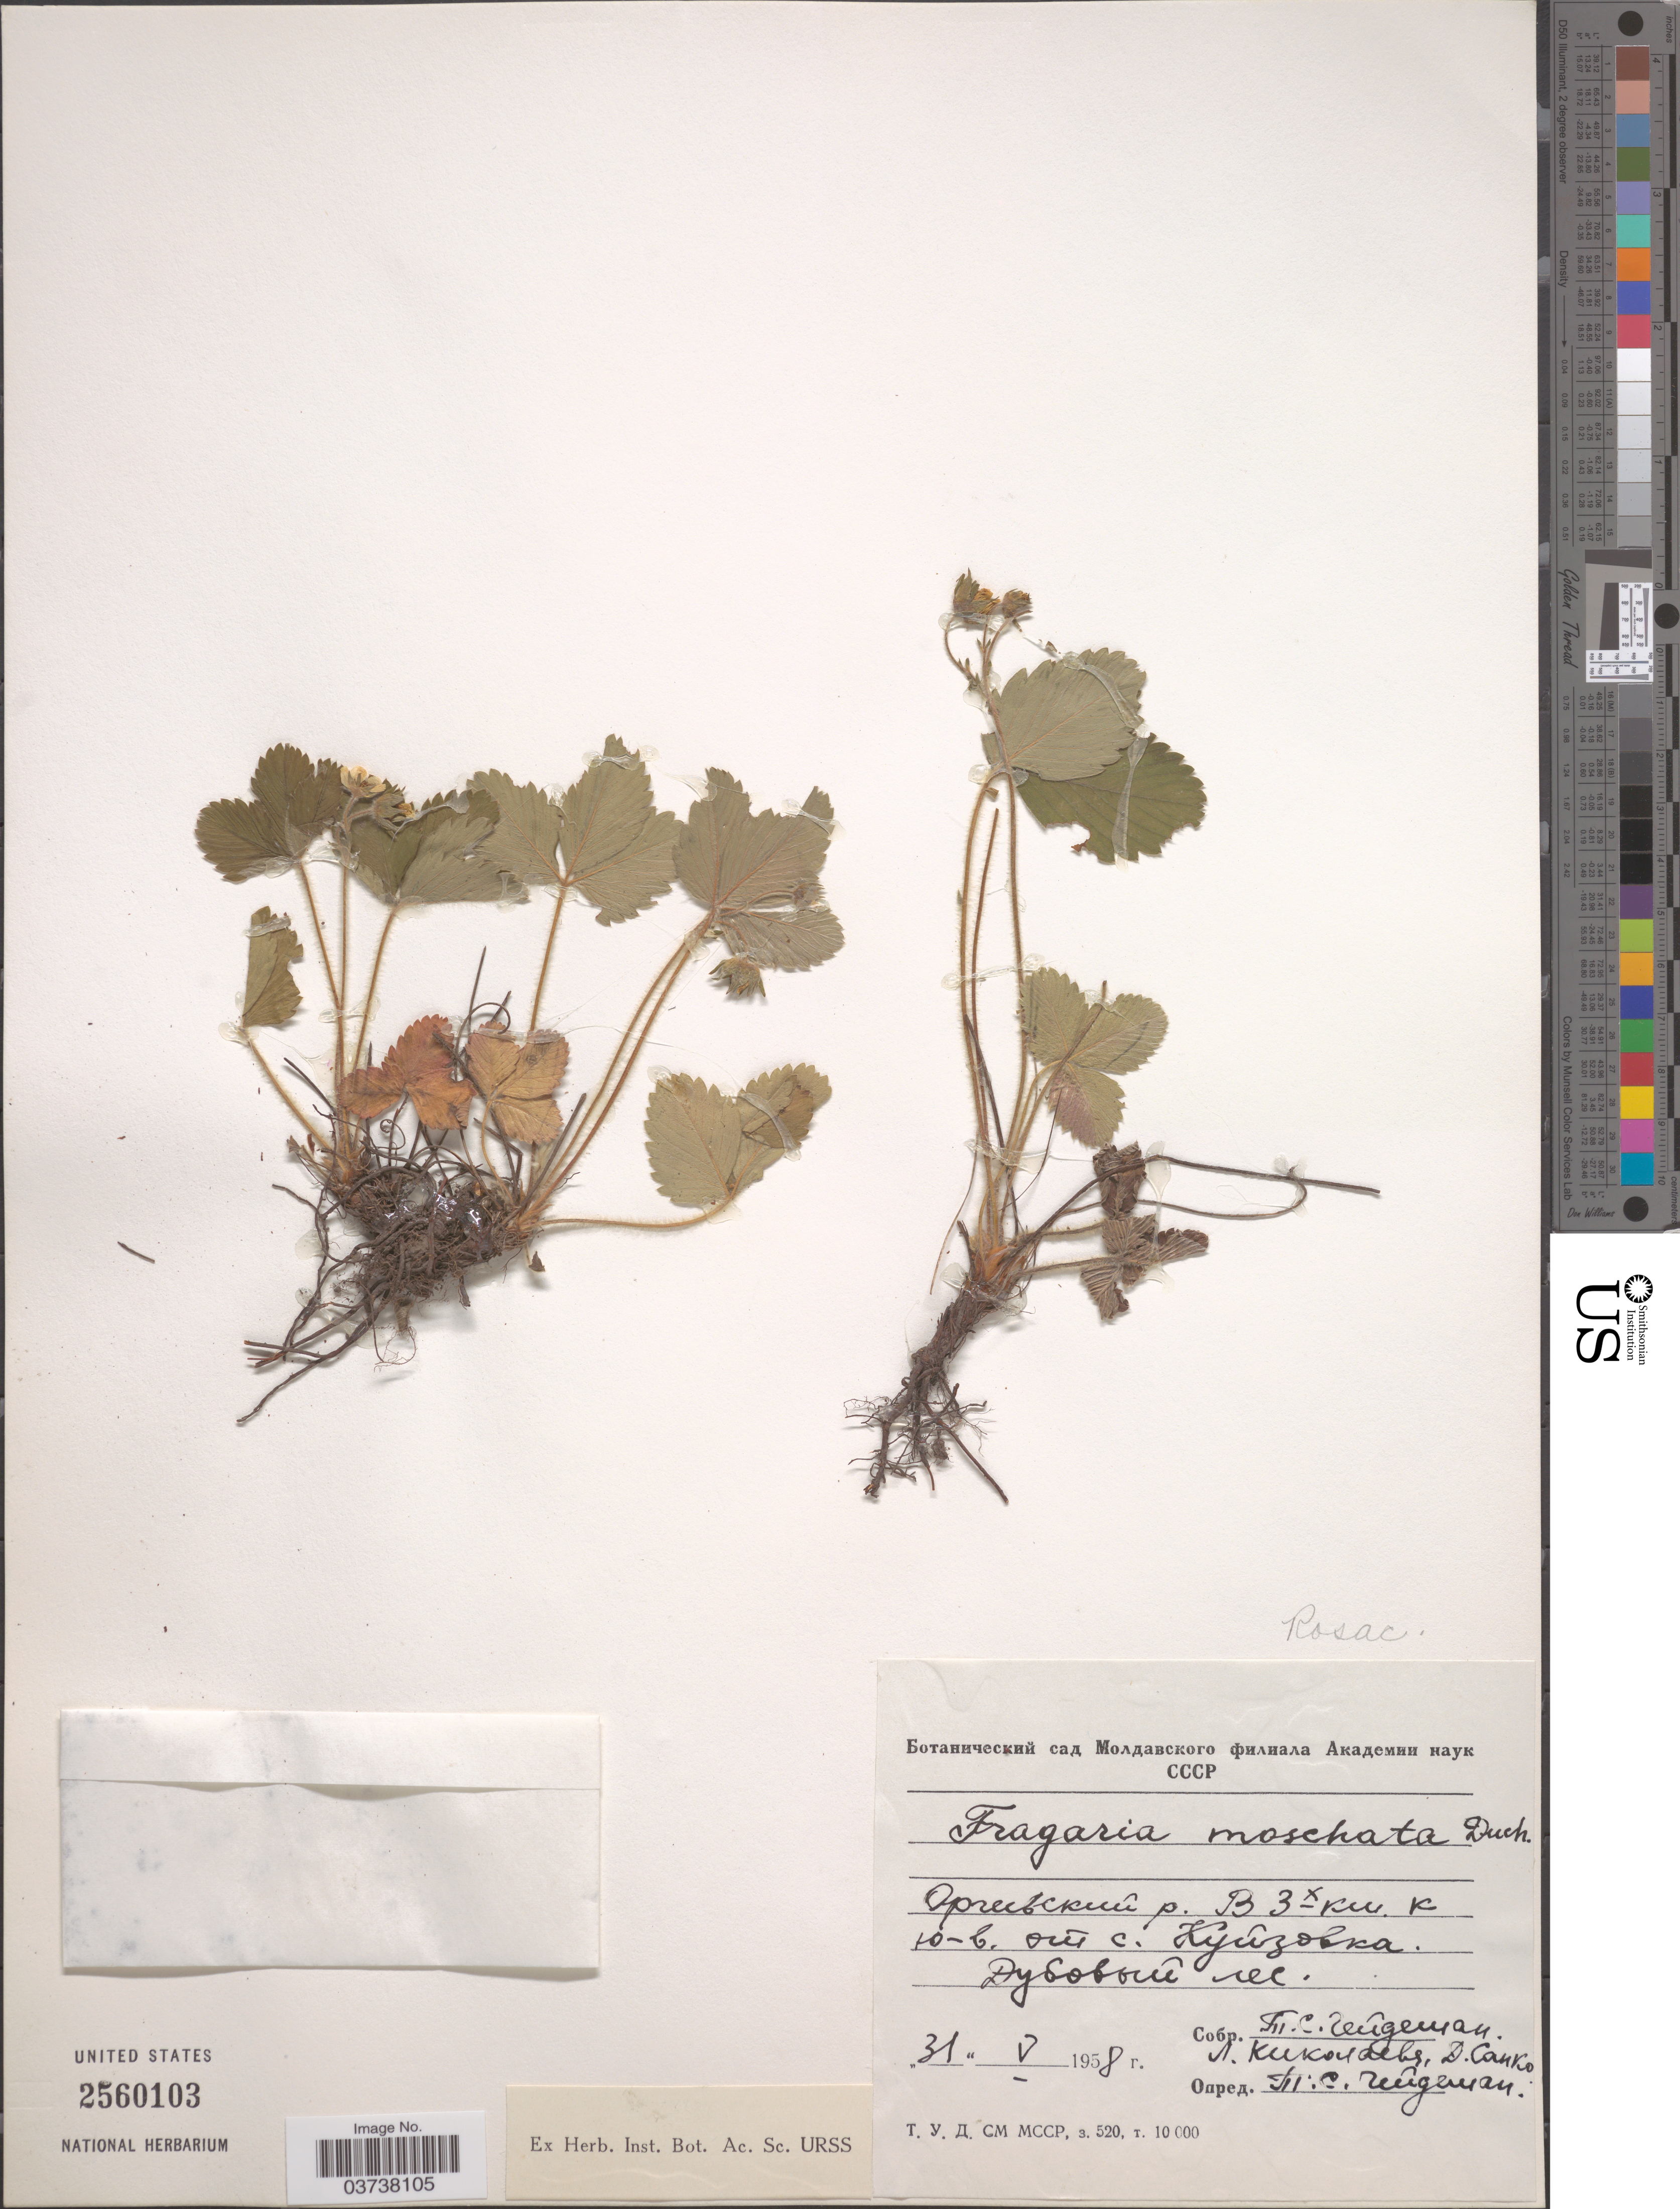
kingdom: Plantae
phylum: Tracheophyta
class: Magnoliopsida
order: Rosales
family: Rosaceae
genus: Fragaria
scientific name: Fragaria moschata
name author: Weston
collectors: T. Geideman, L. Nikolaeva & D. Sanko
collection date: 1958-05-31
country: Moldova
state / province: Rezina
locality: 3 km SE of village Kuyzovka.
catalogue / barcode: US 2560103